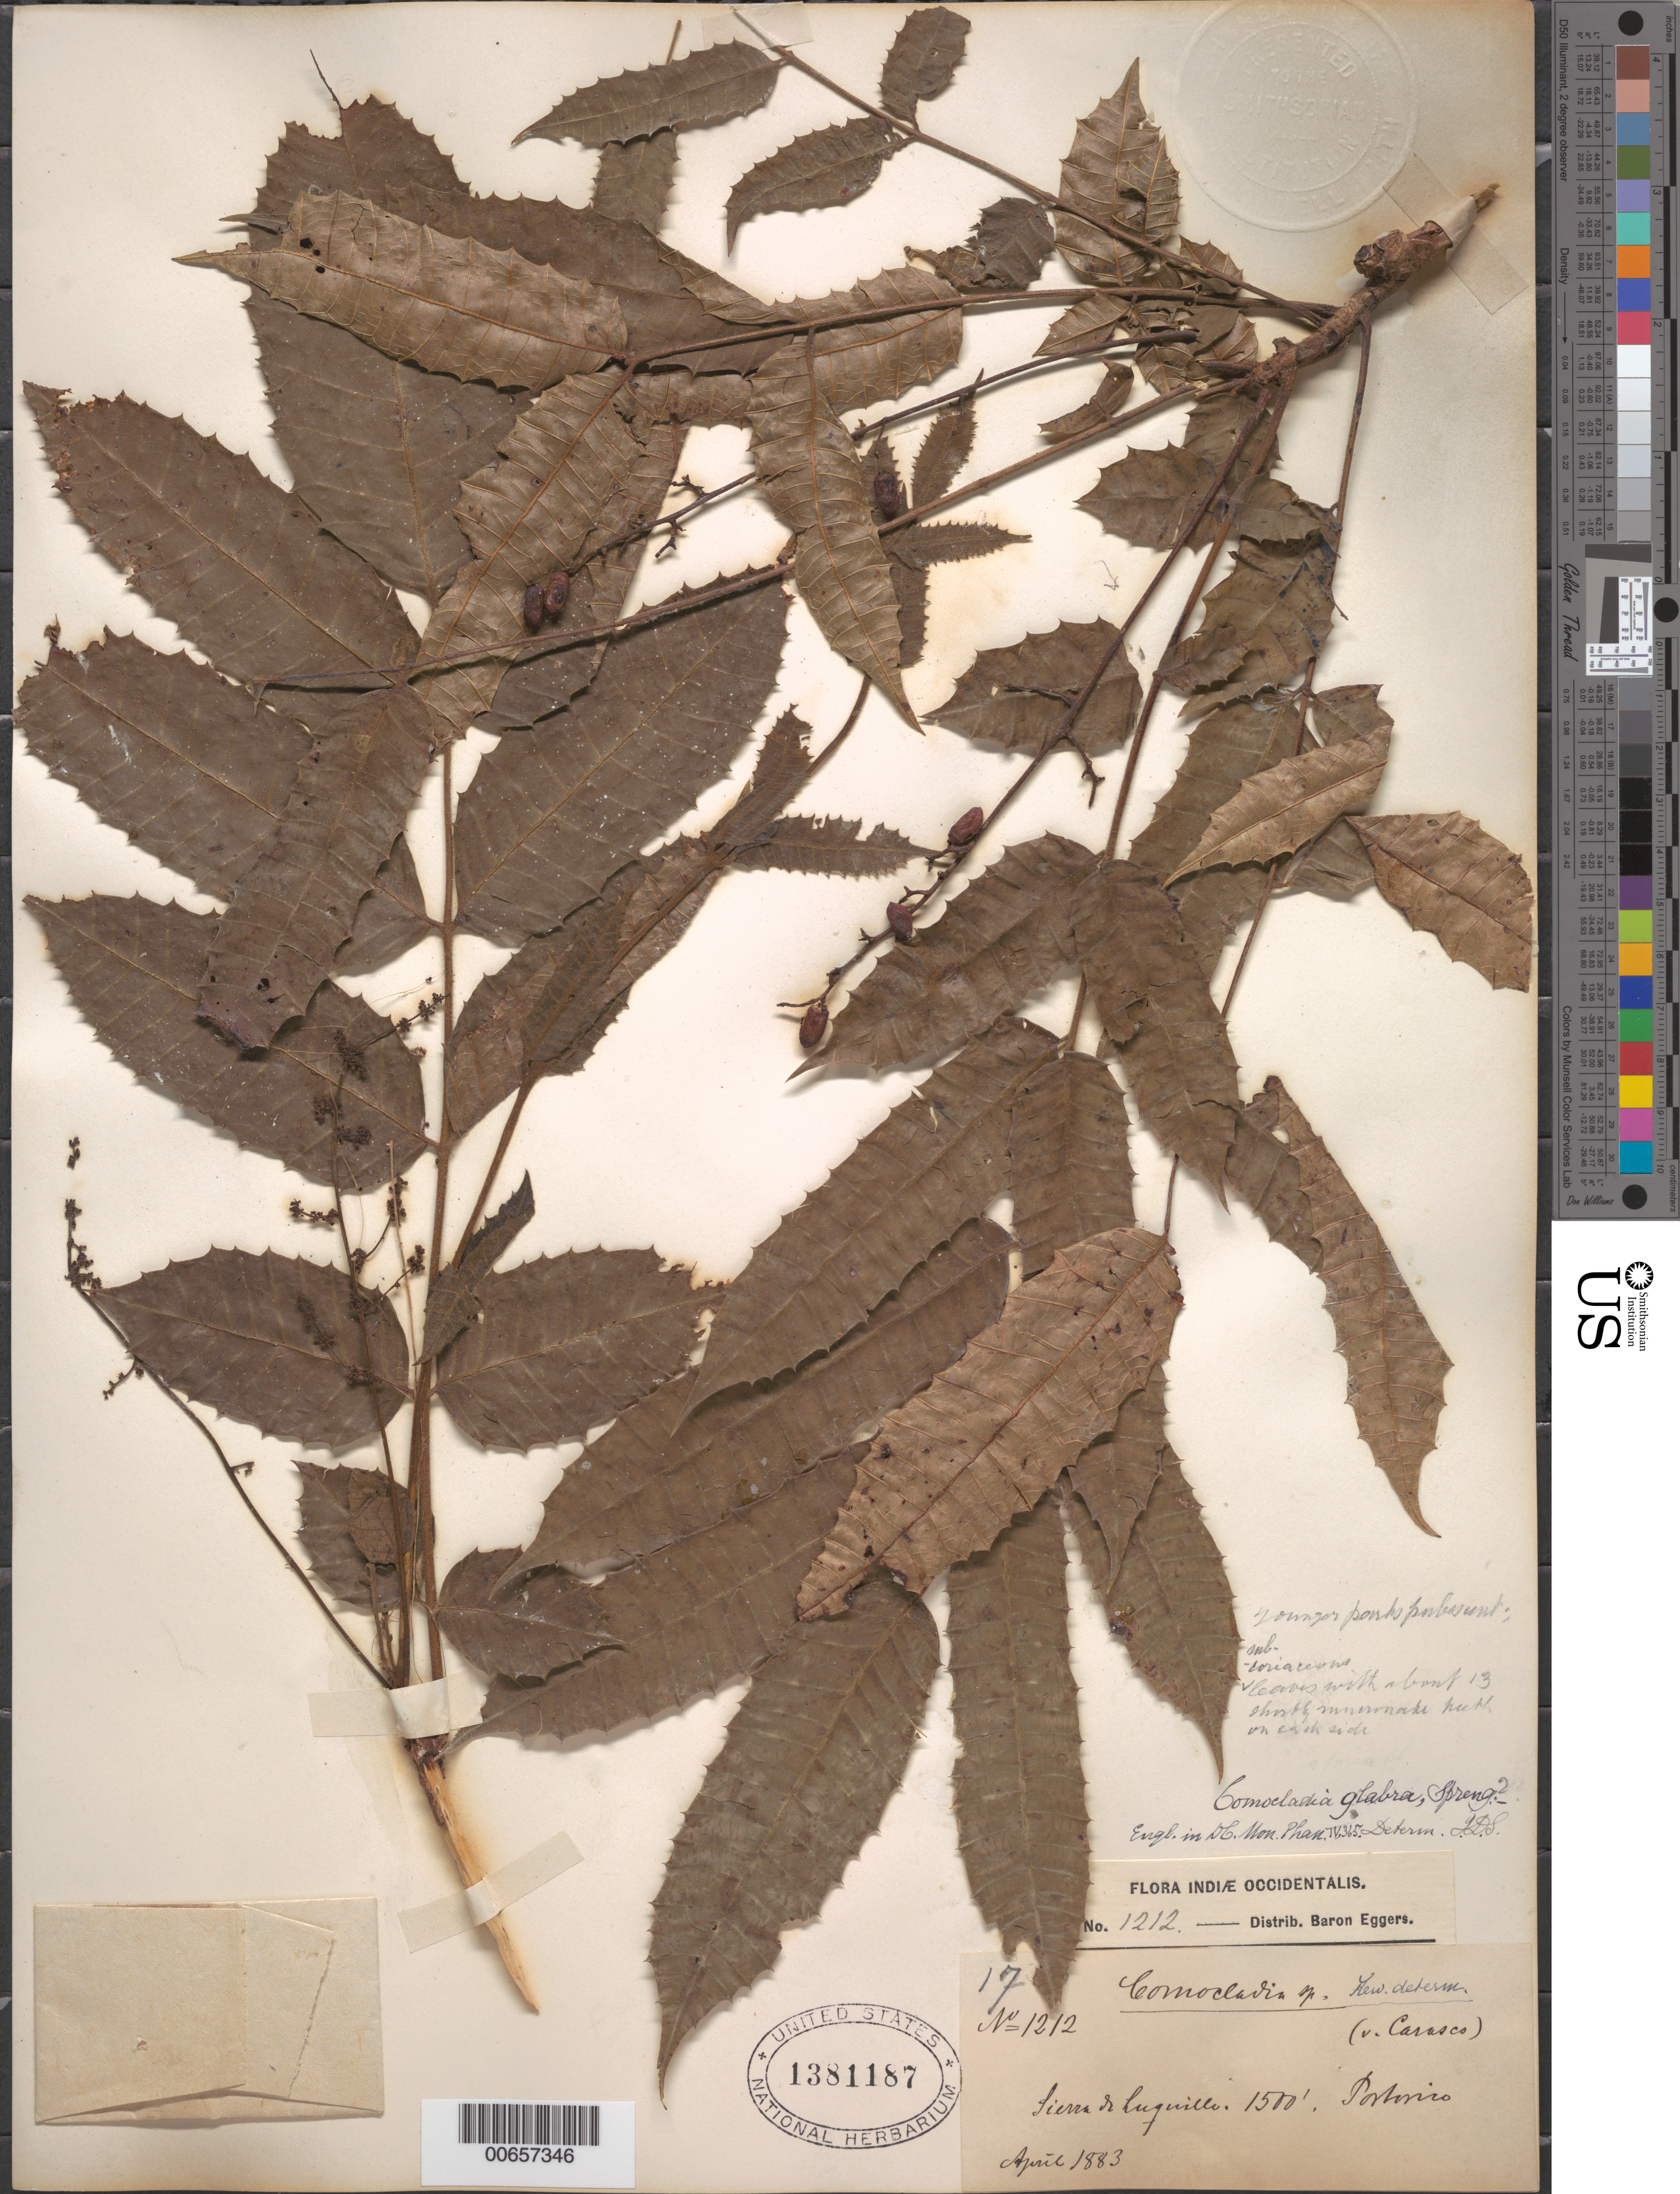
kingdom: Plantae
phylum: Tracheophyta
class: Magnoliopsida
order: Sapindales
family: Anacardiaceae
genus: Comocladia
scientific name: Comocladia glabra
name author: (Schult.) Spreng.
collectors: H. F. A. von Eggers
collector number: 1212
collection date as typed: Apr 1883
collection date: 1883-04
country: Puerto Rico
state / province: Luquillo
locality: Sierra de Luquillo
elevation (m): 457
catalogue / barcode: US 1381187